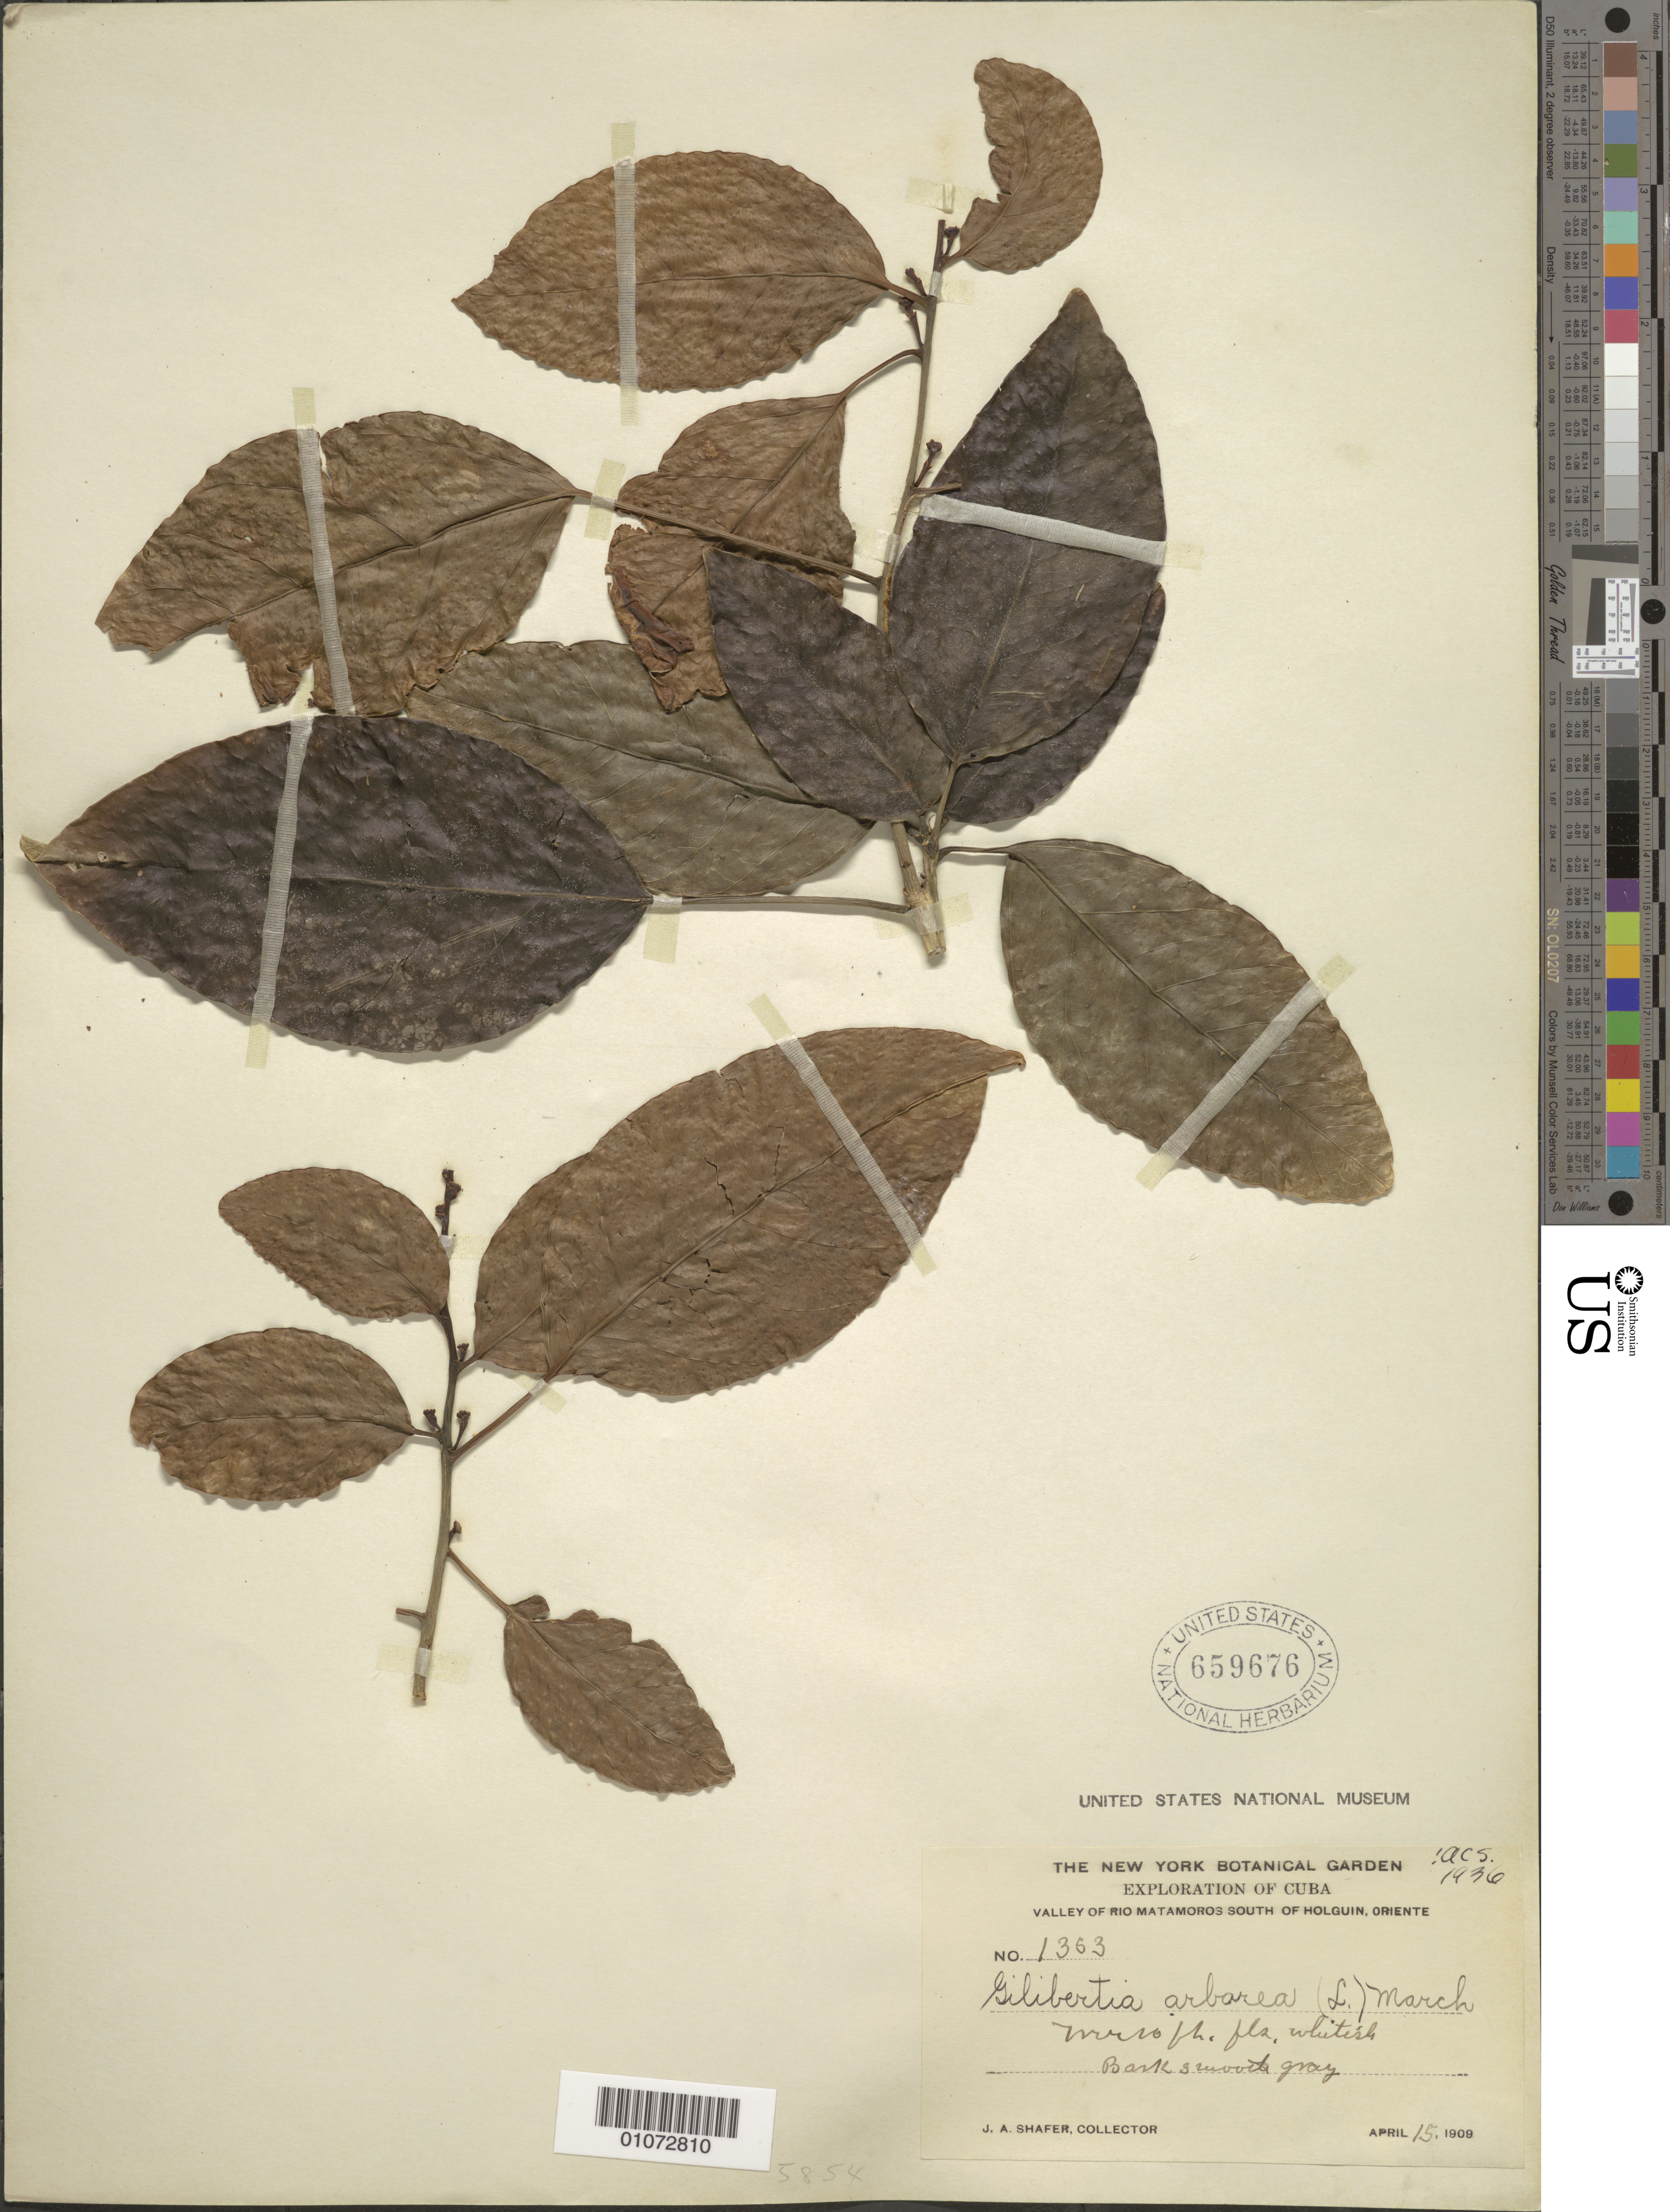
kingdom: Plantae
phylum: Tracheophyta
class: Magnoliopsida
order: Apiales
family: Araliaceae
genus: Dendropanax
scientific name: Dendropanax arboreus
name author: (L.) Decne. & Planch.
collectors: J. A. Shafer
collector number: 1363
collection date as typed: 15 Apr 1909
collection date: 1909-04-15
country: Cuba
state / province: Holguín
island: Cuba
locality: Valley of Rio Matamoros south of Holguin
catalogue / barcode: US 659676